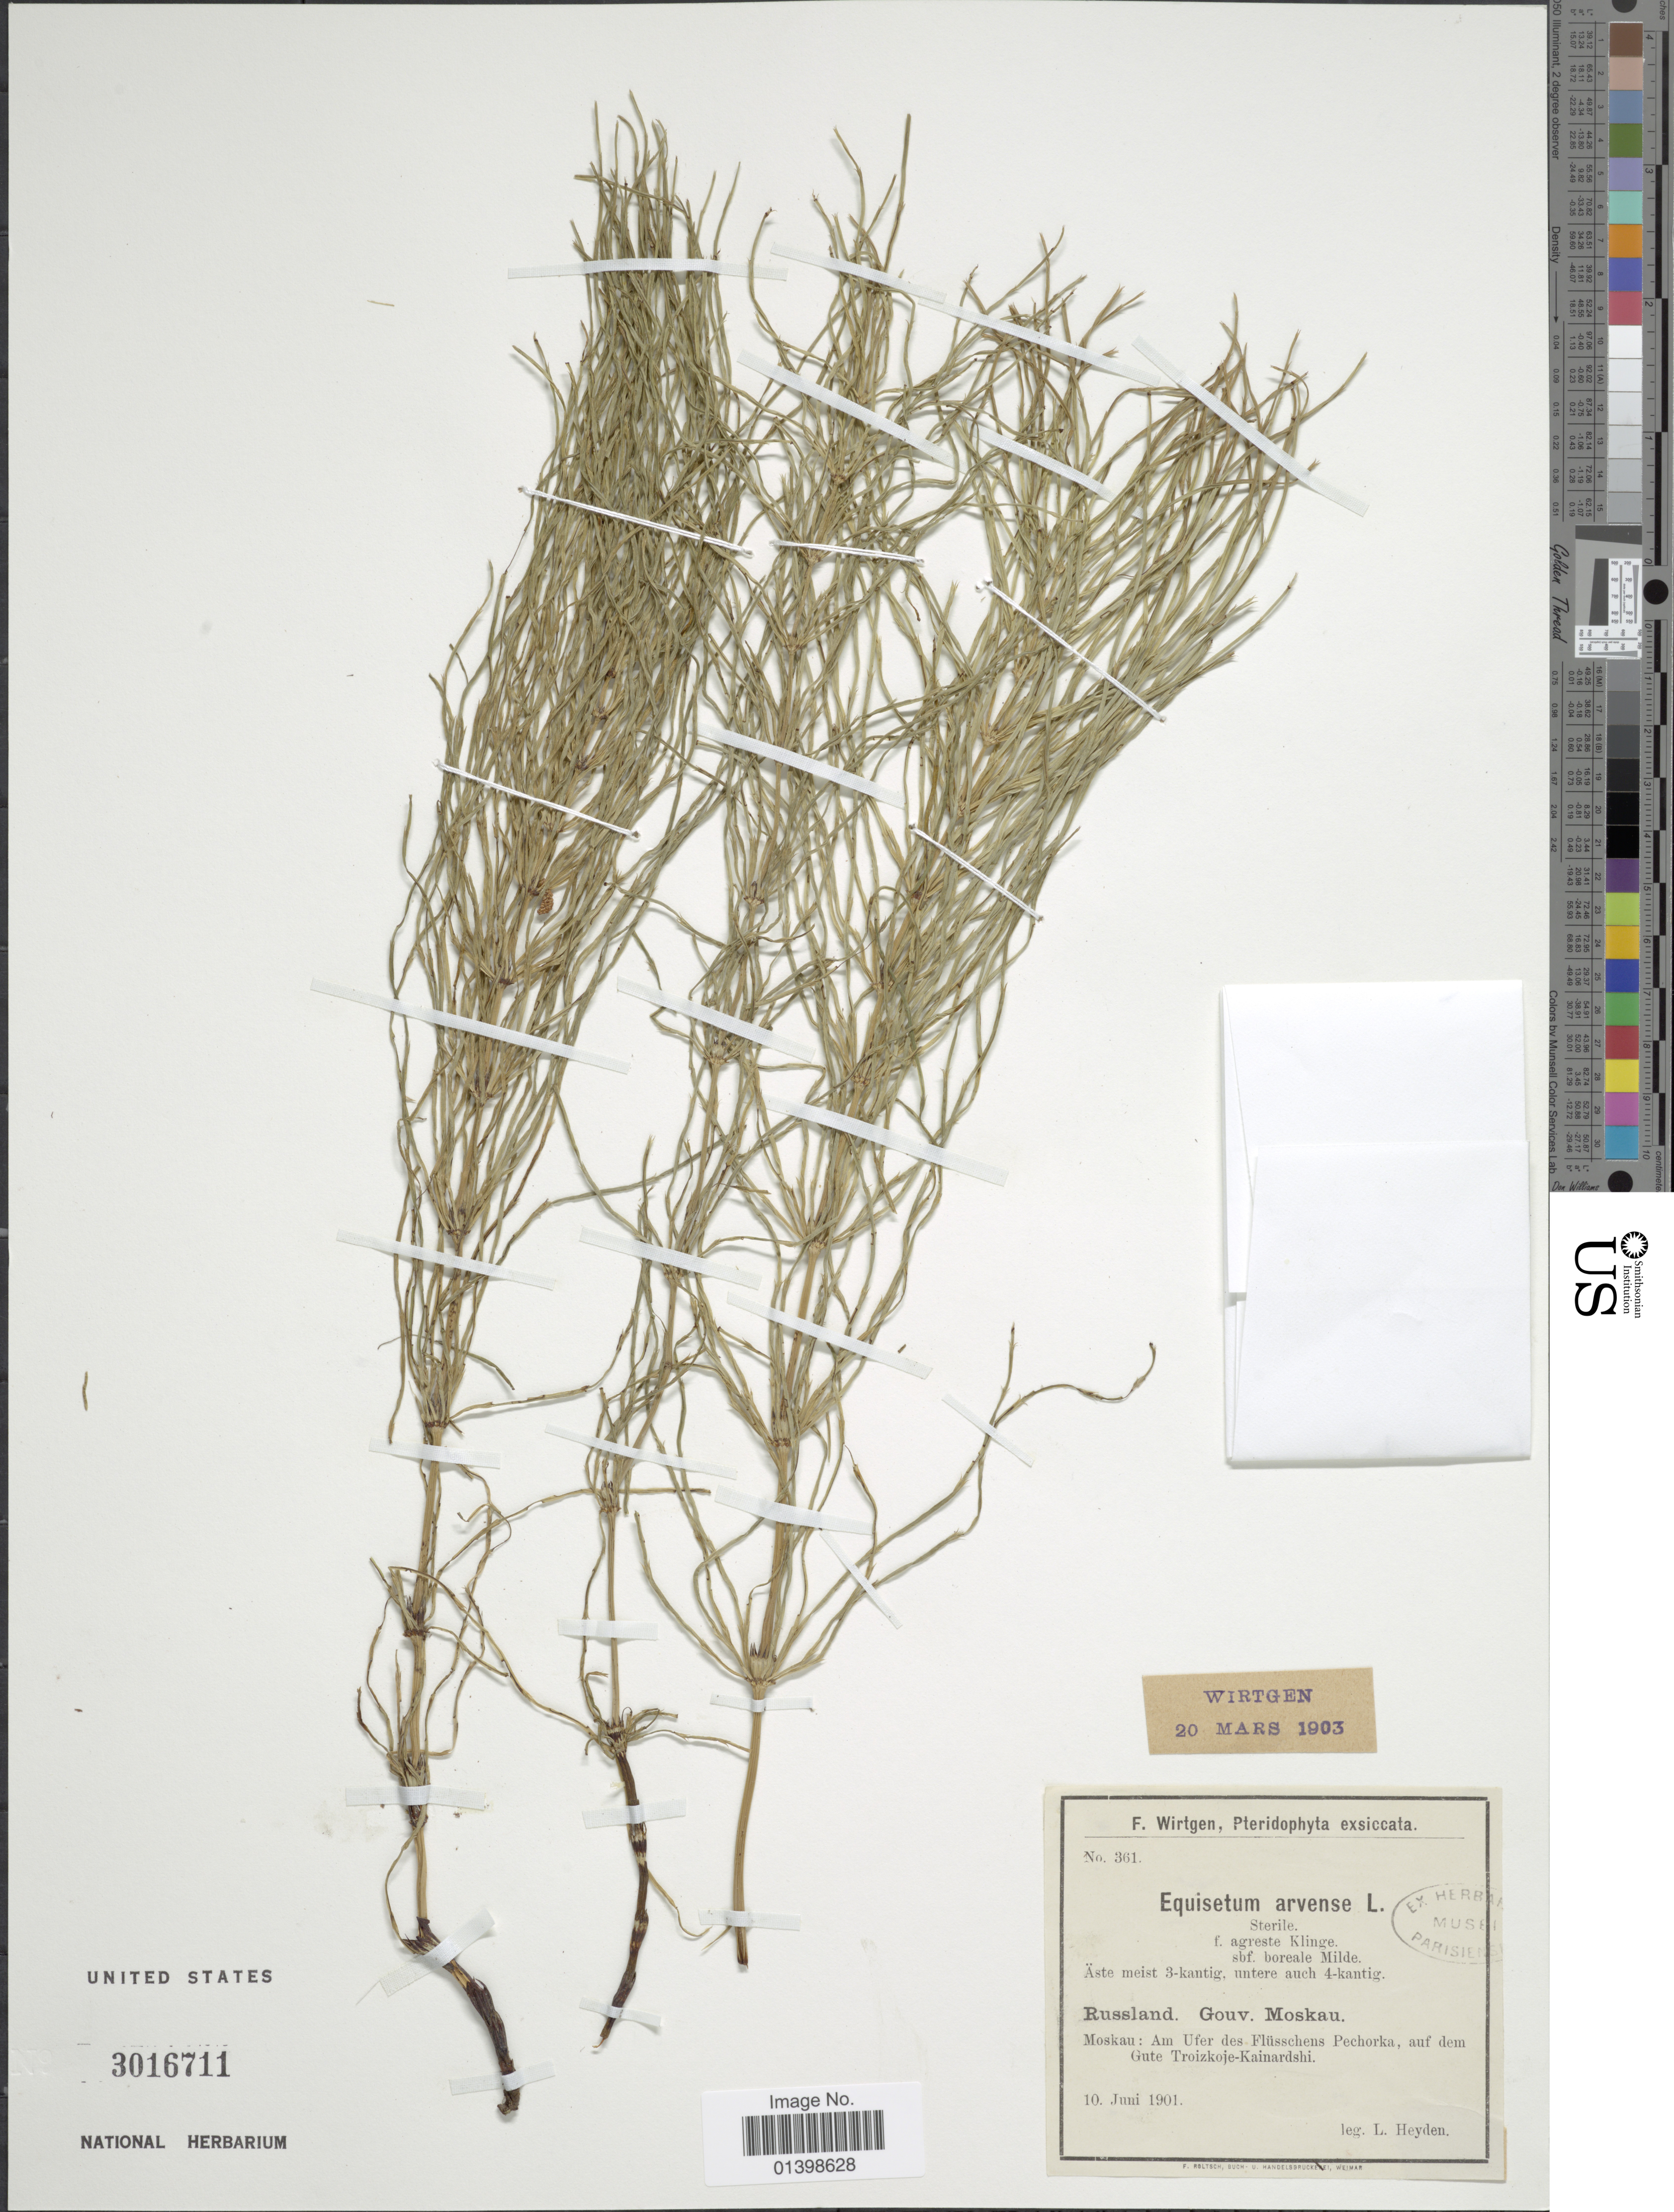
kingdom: Plantae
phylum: Tracheophyta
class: Polypodiopsida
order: Equisetales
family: Equisetaceae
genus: Equisetum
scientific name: Equisetum arvense var. agreste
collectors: L. Heyden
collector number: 361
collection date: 1901-06-10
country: Russian Federation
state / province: Moscow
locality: Gouv Moskau, Moskau: Am Ufer des Flüsschens Pechorka, auf dem Gute Troizkoje-Kainardshi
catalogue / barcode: US 3016711